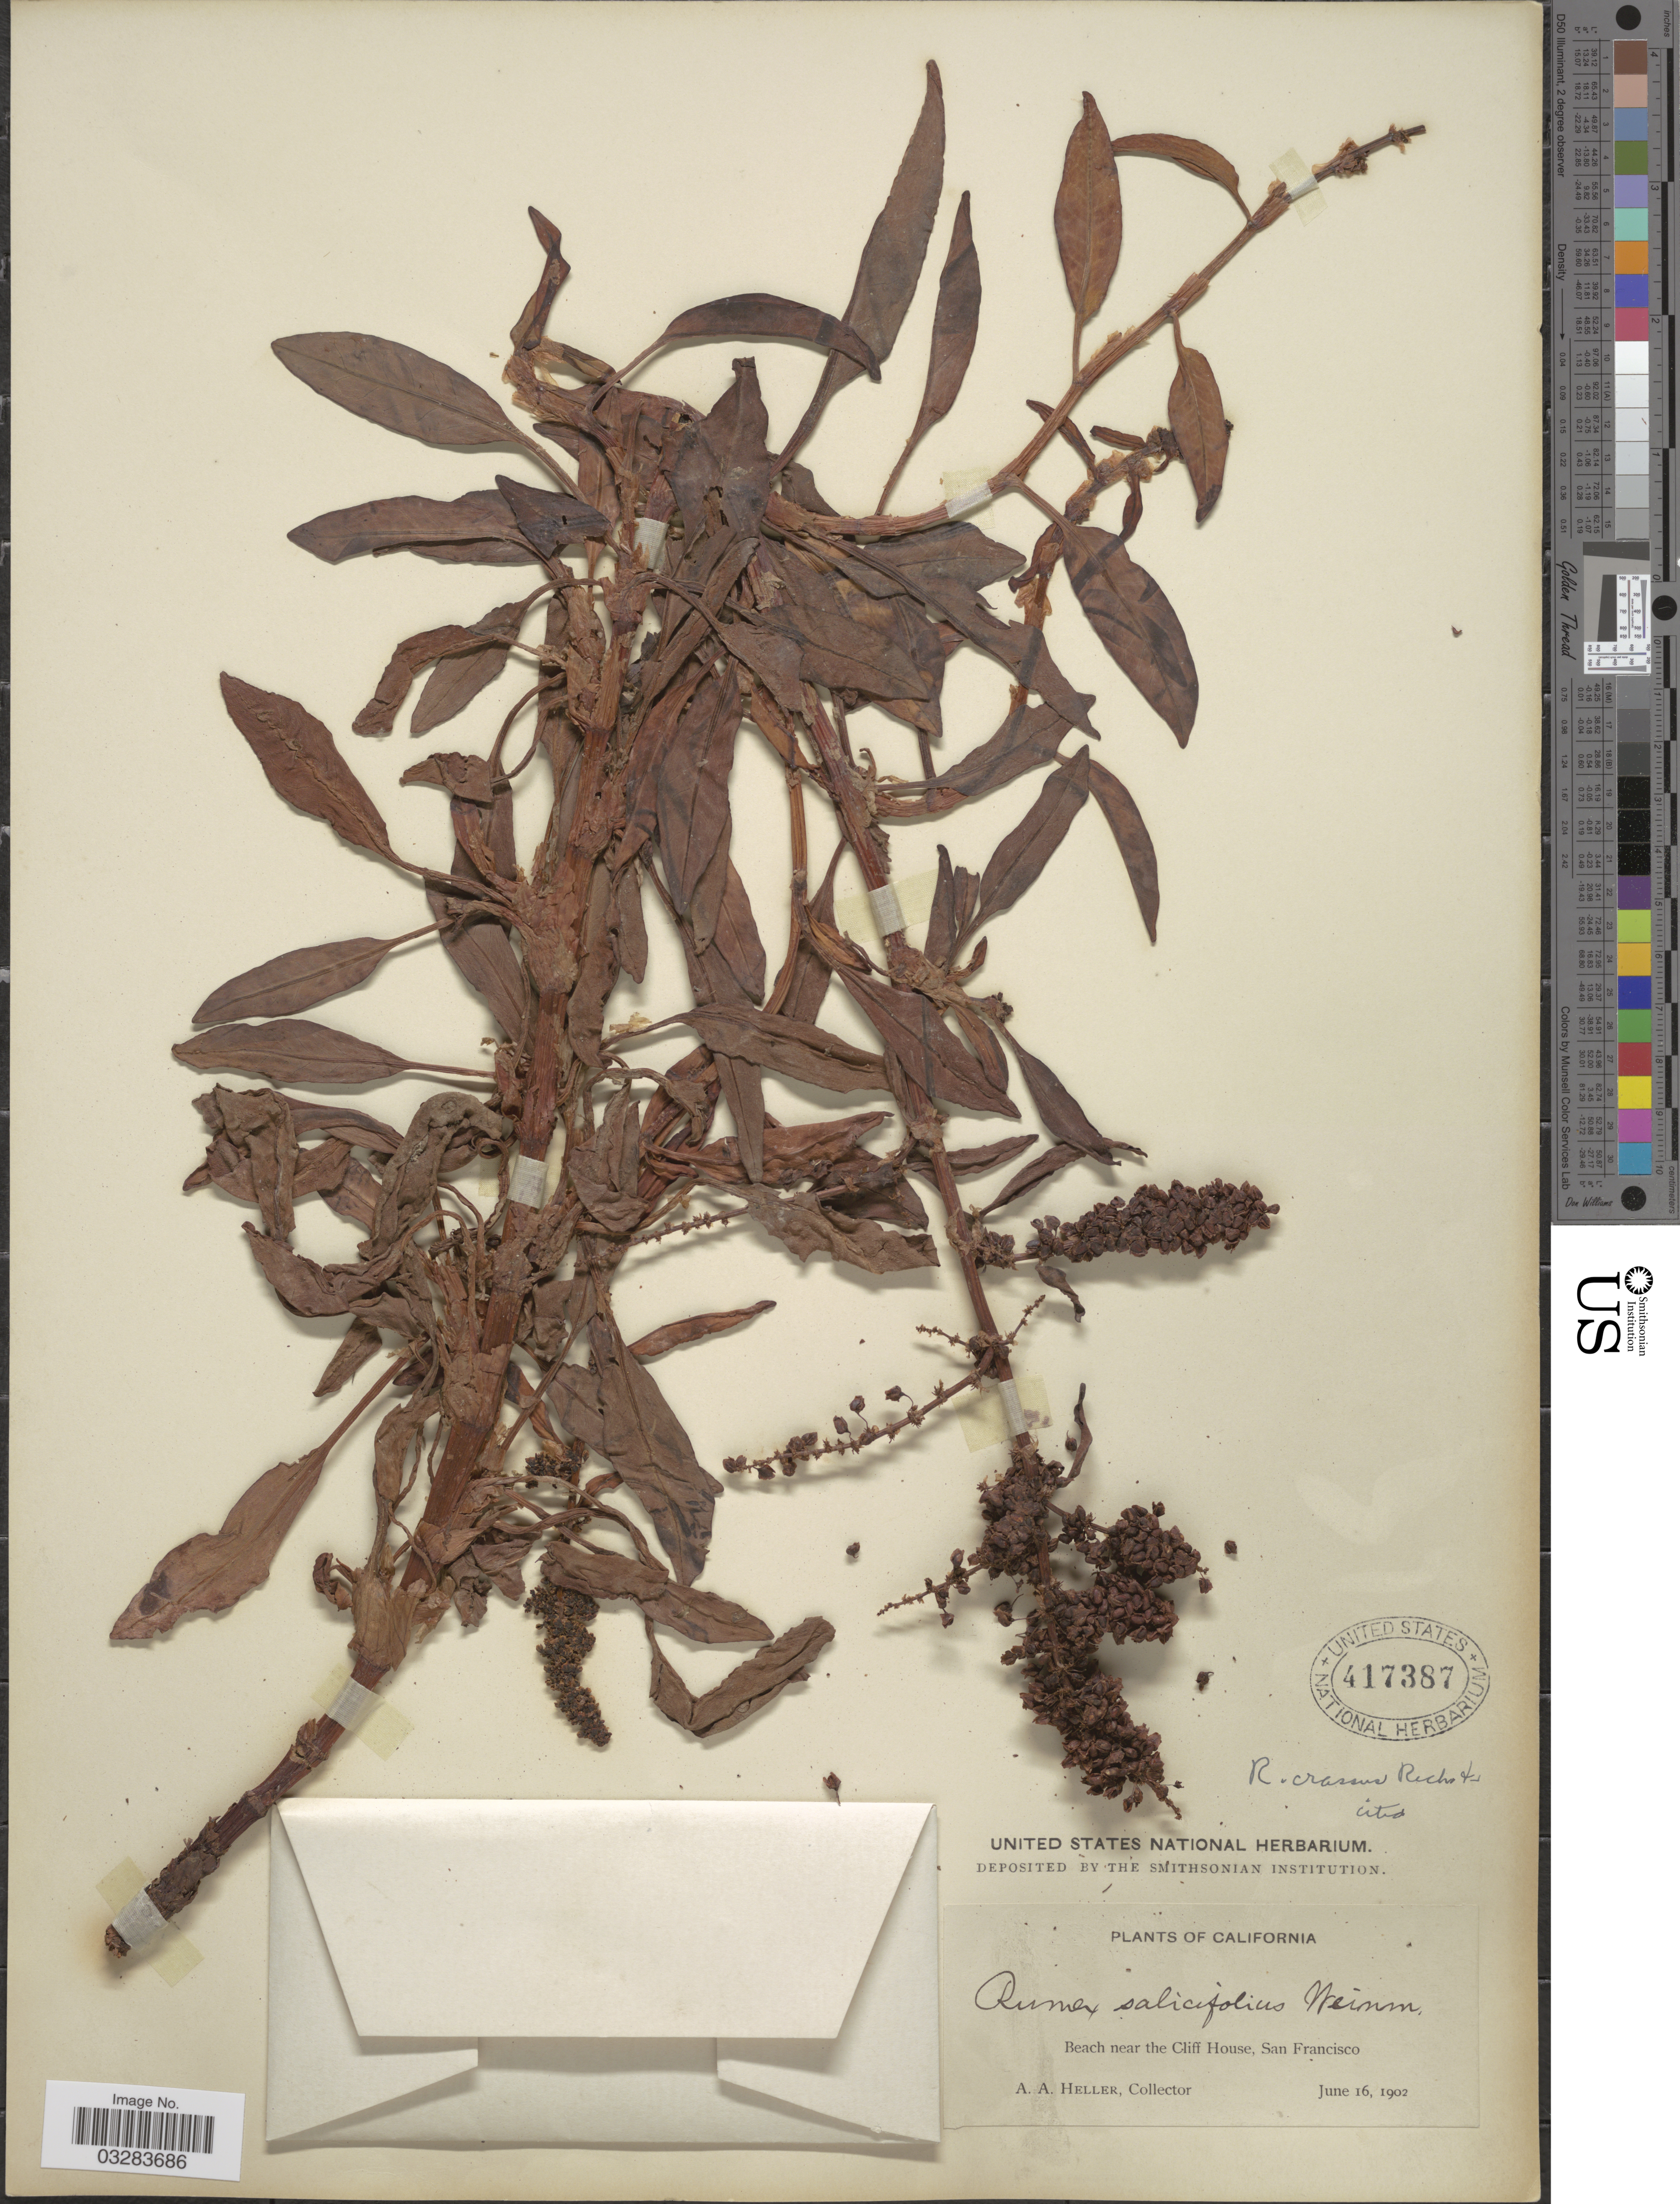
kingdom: Plantae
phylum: Tracheophyta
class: Magnoliopsida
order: Caryophyllales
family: Polygonaceae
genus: Rumex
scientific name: Rumex crassus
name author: Rech. f.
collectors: A. A. Heller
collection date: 1902-06-16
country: United States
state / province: California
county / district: San Francisco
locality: Beach near the Cliff House, San Francisco.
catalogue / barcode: US 417387